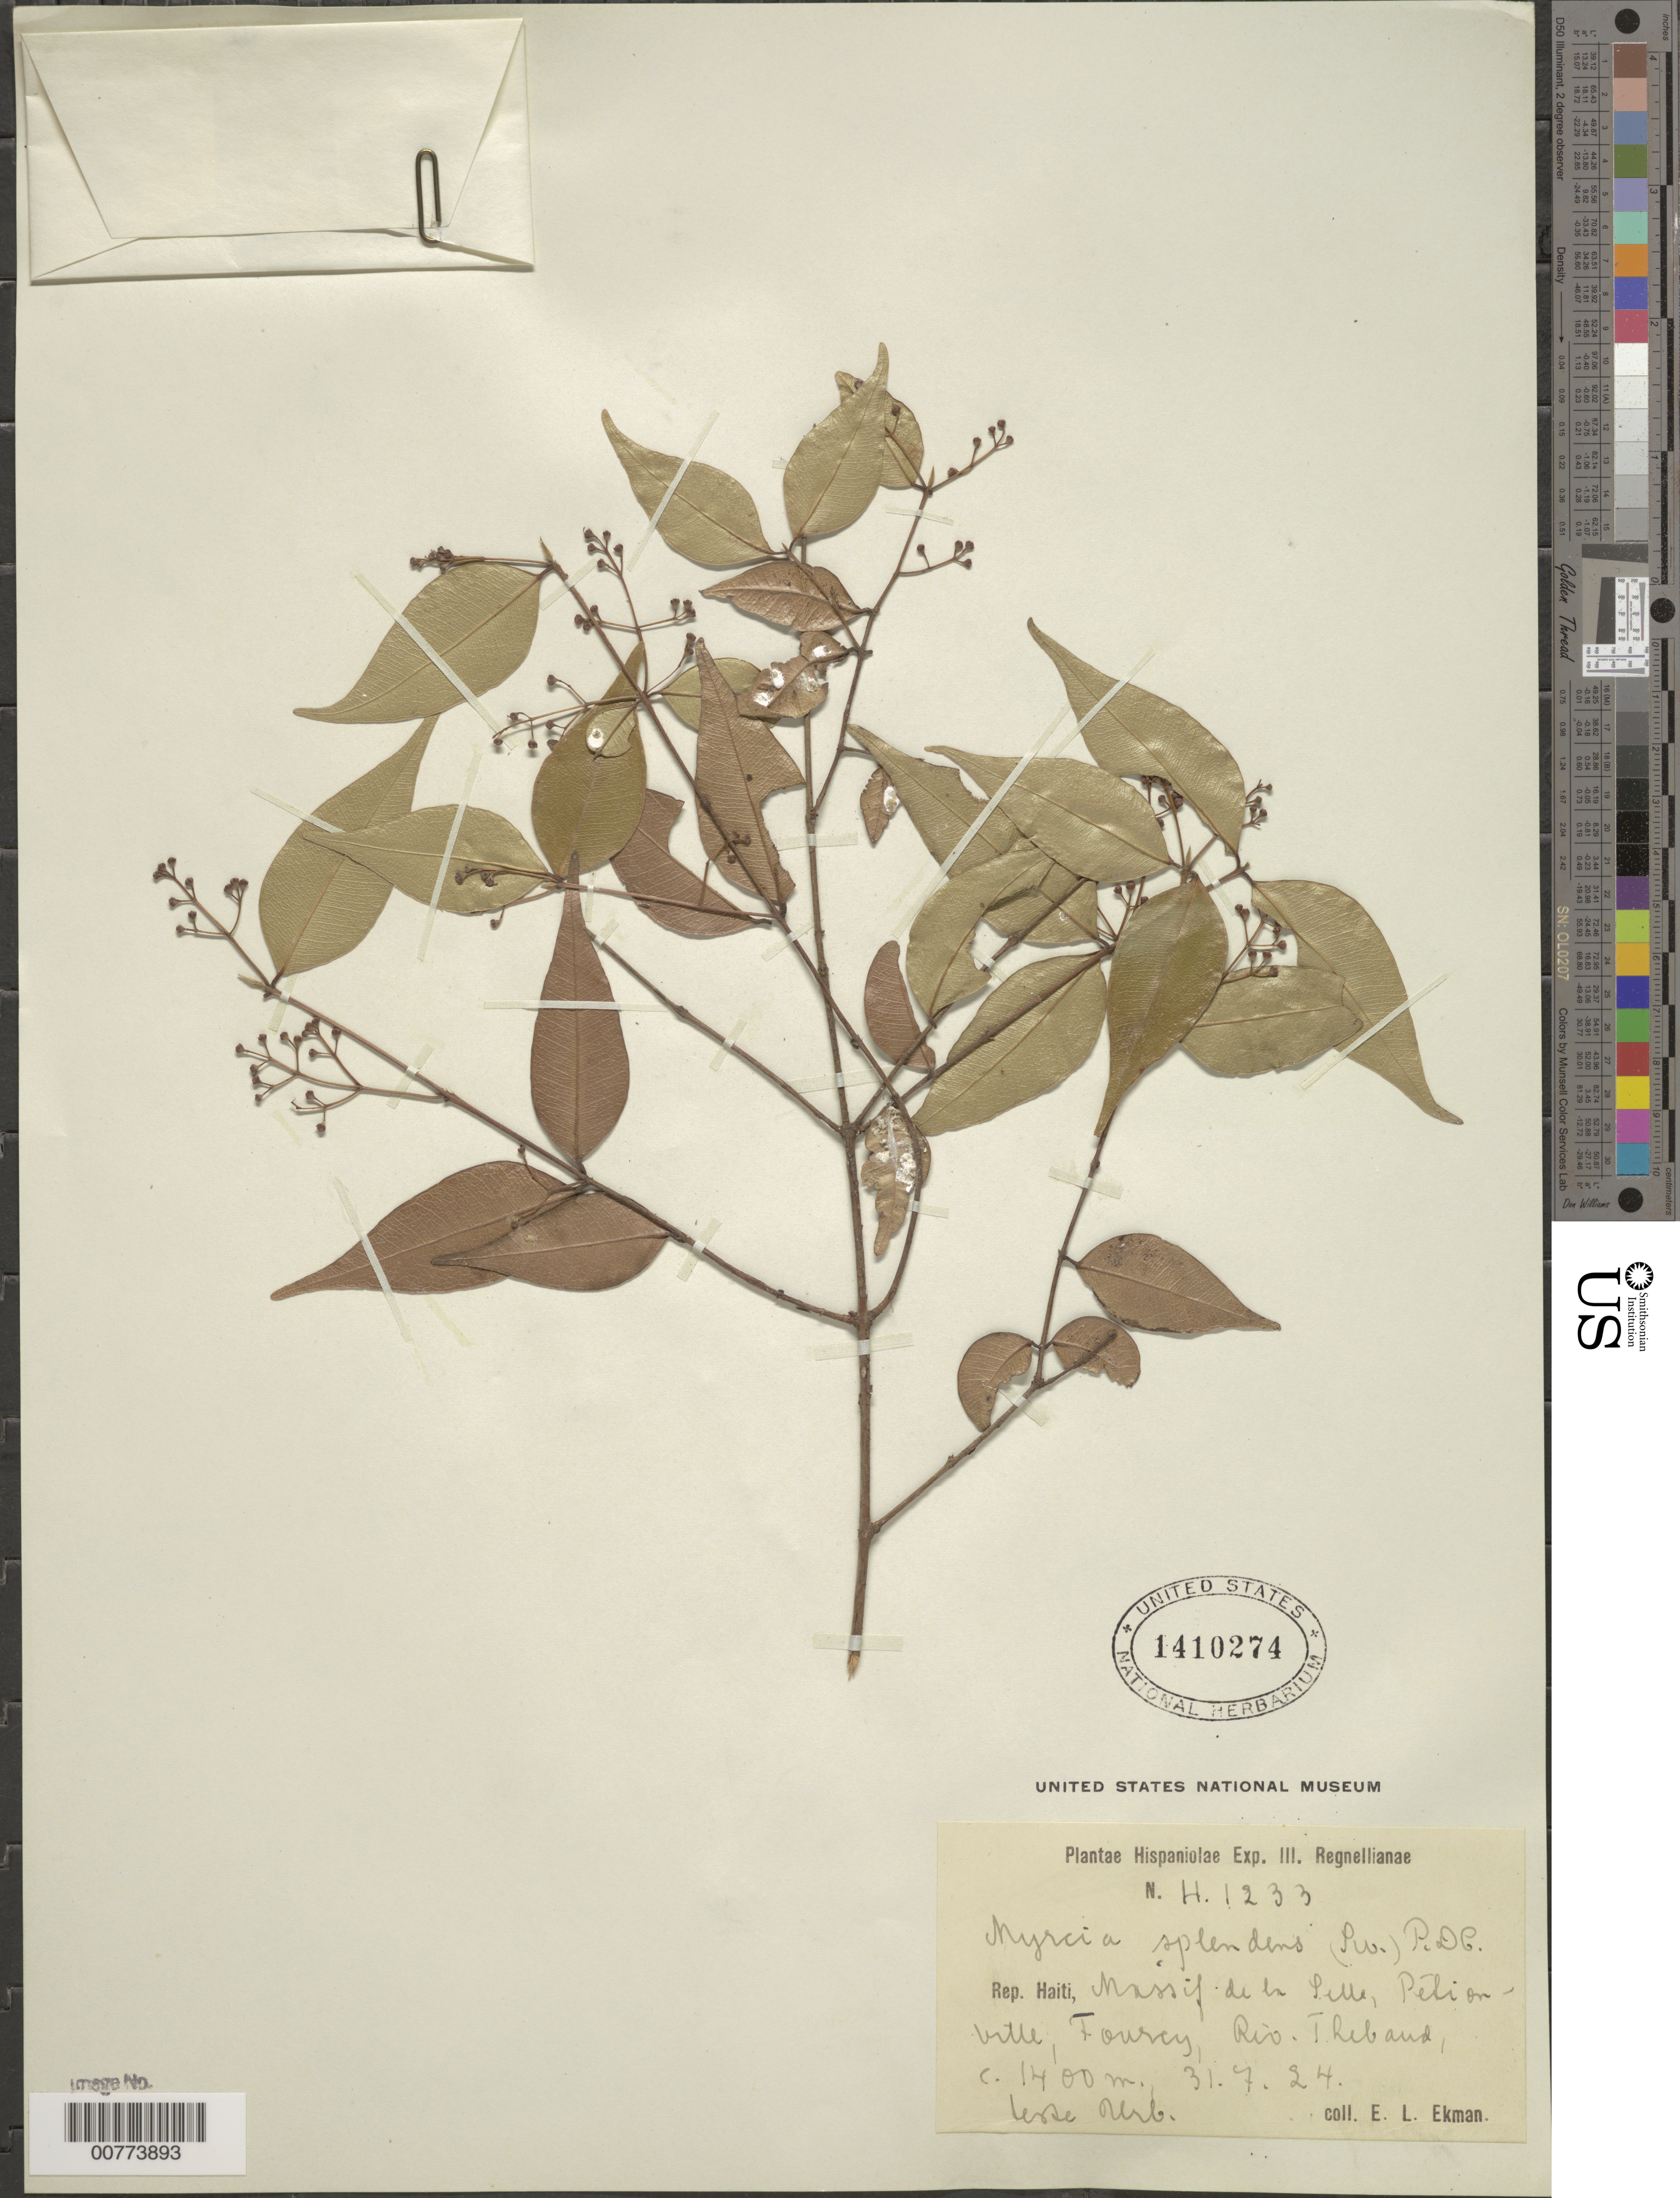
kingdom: Plantae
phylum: Tracheophyta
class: Magnoliopsida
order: Myrtales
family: Myrtaceae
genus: Myrcia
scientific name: Myrcia splendens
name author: (Sw.) DC.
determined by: Urban, Ignatz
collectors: E. L. Ekman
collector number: H 1233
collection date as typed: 31 Jul 1924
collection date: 1924-07-31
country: Haiti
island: Hispaniola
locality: Massif de la Selle, Pétionville, Fourcy, Riv. Thiband.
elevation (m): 1400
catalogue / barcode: US 1410274